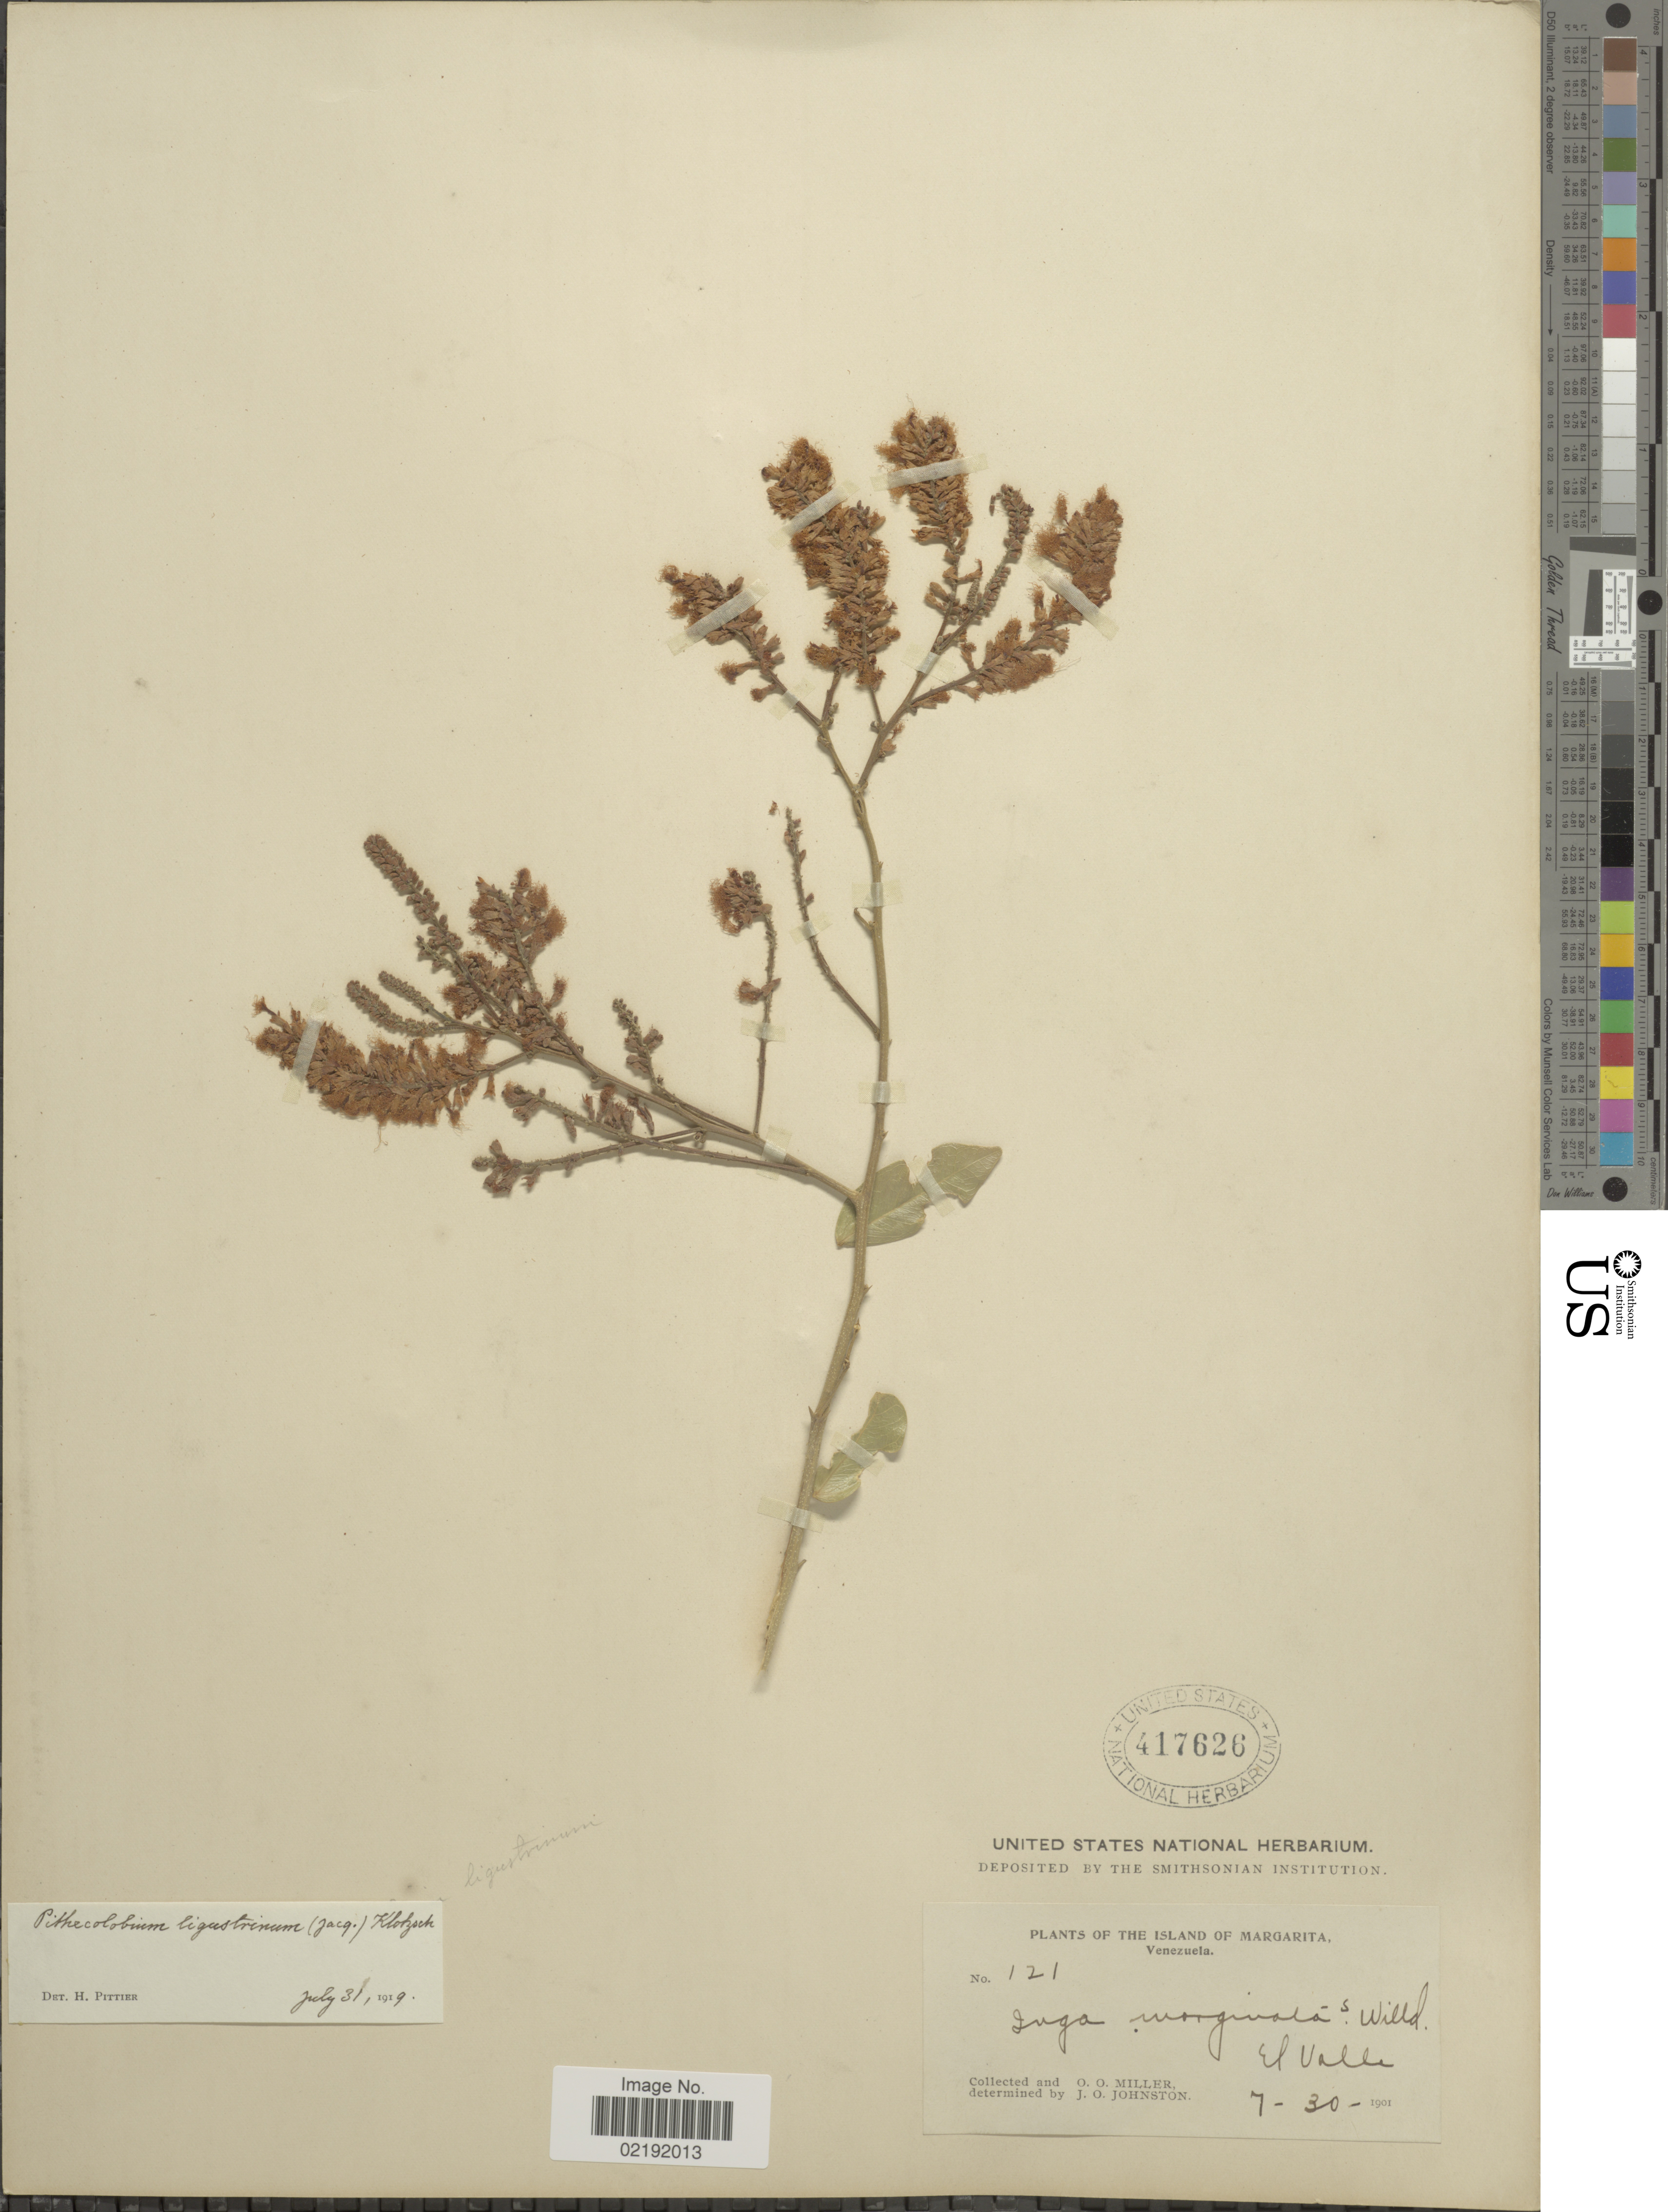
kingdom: Plantae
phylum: Tracheophyta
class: Magnoliopsida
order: Fabales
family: Fabaceae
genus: Pithecellobium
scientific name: Pithecellobium lanceolatum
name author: (Humb. & Bonpl. ex Willd.) Benth.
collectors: O. O. Miller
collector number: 121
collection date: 1901-07-30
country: Venezuela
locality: Island of Margarita. El Valle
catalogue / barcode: US 417626